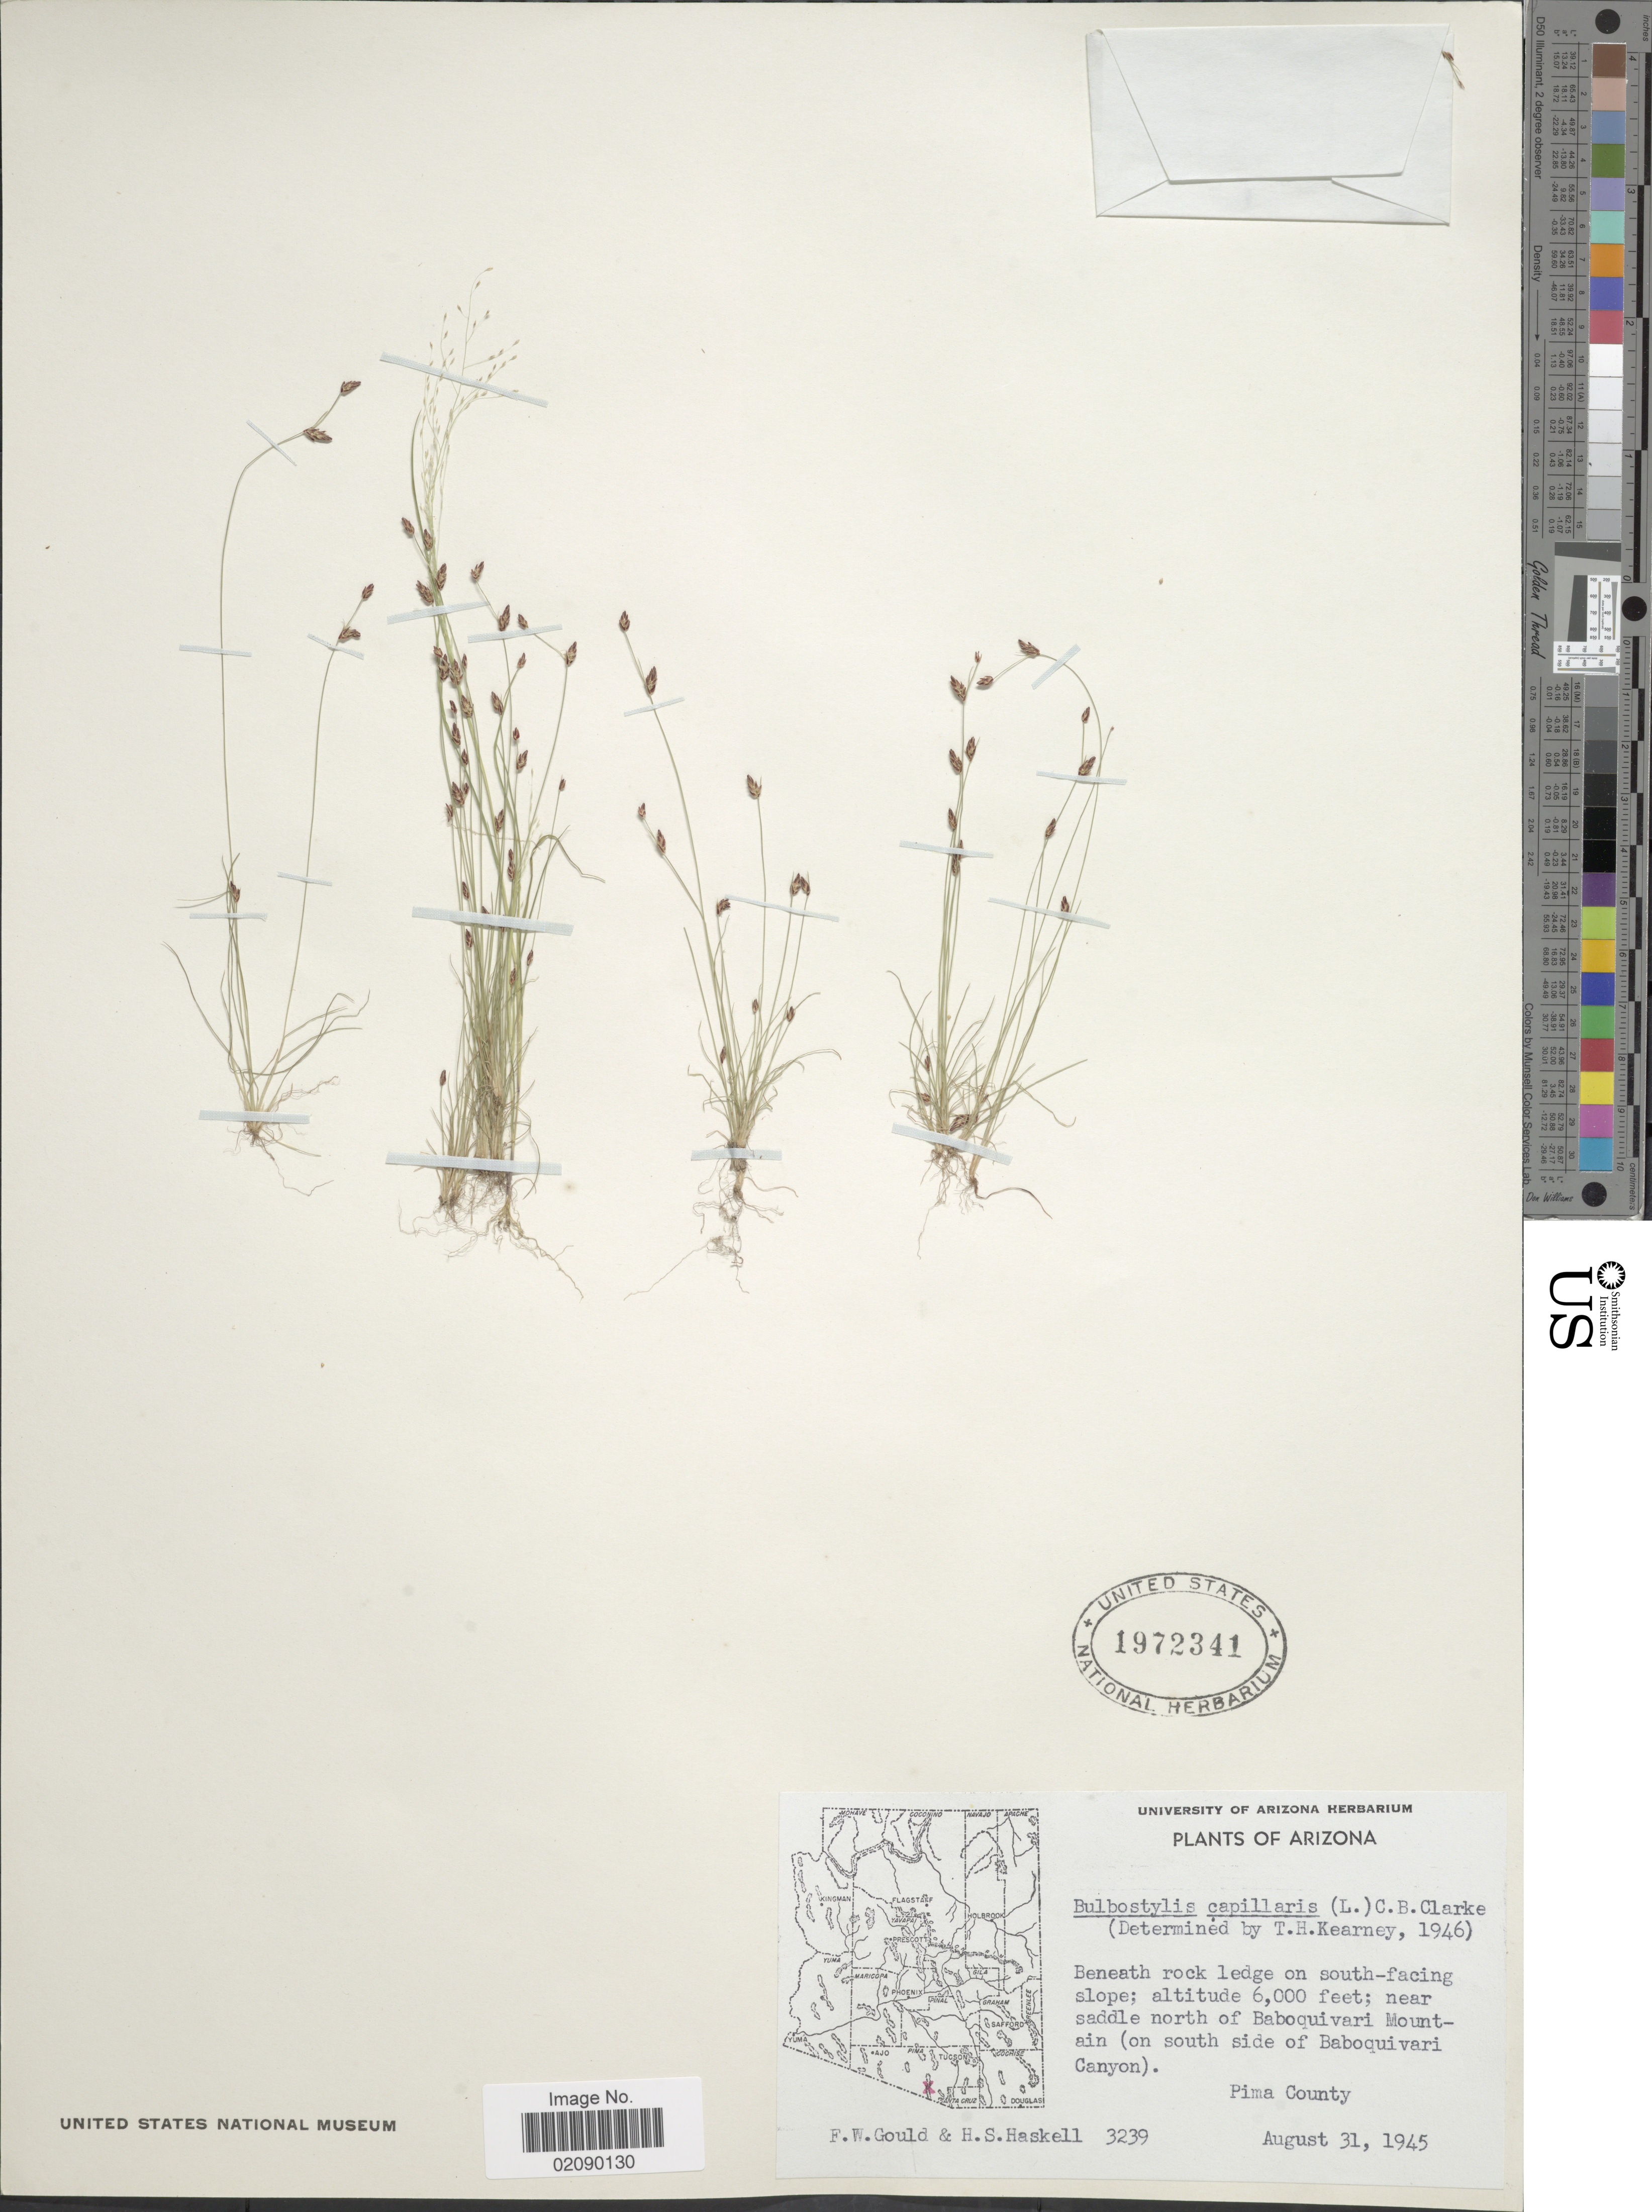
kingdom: Plantae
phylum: Tracheophyta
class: Liliopsida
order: Poales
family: Cyperaceae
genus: Bulbostylis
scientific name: Bulbostylis capillaris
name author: (L.) Kunth ex C.B. Clarke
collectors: F. W. Gould & H. Haskell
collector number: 3239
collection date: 1945-08-31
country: United States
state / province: Arizona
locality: Beneath rock ledge on south-facing slope; near saddle north of Baboquivari Mountains (on south side of Baboquivari Canyon) Pima County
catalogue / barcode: US 1972341